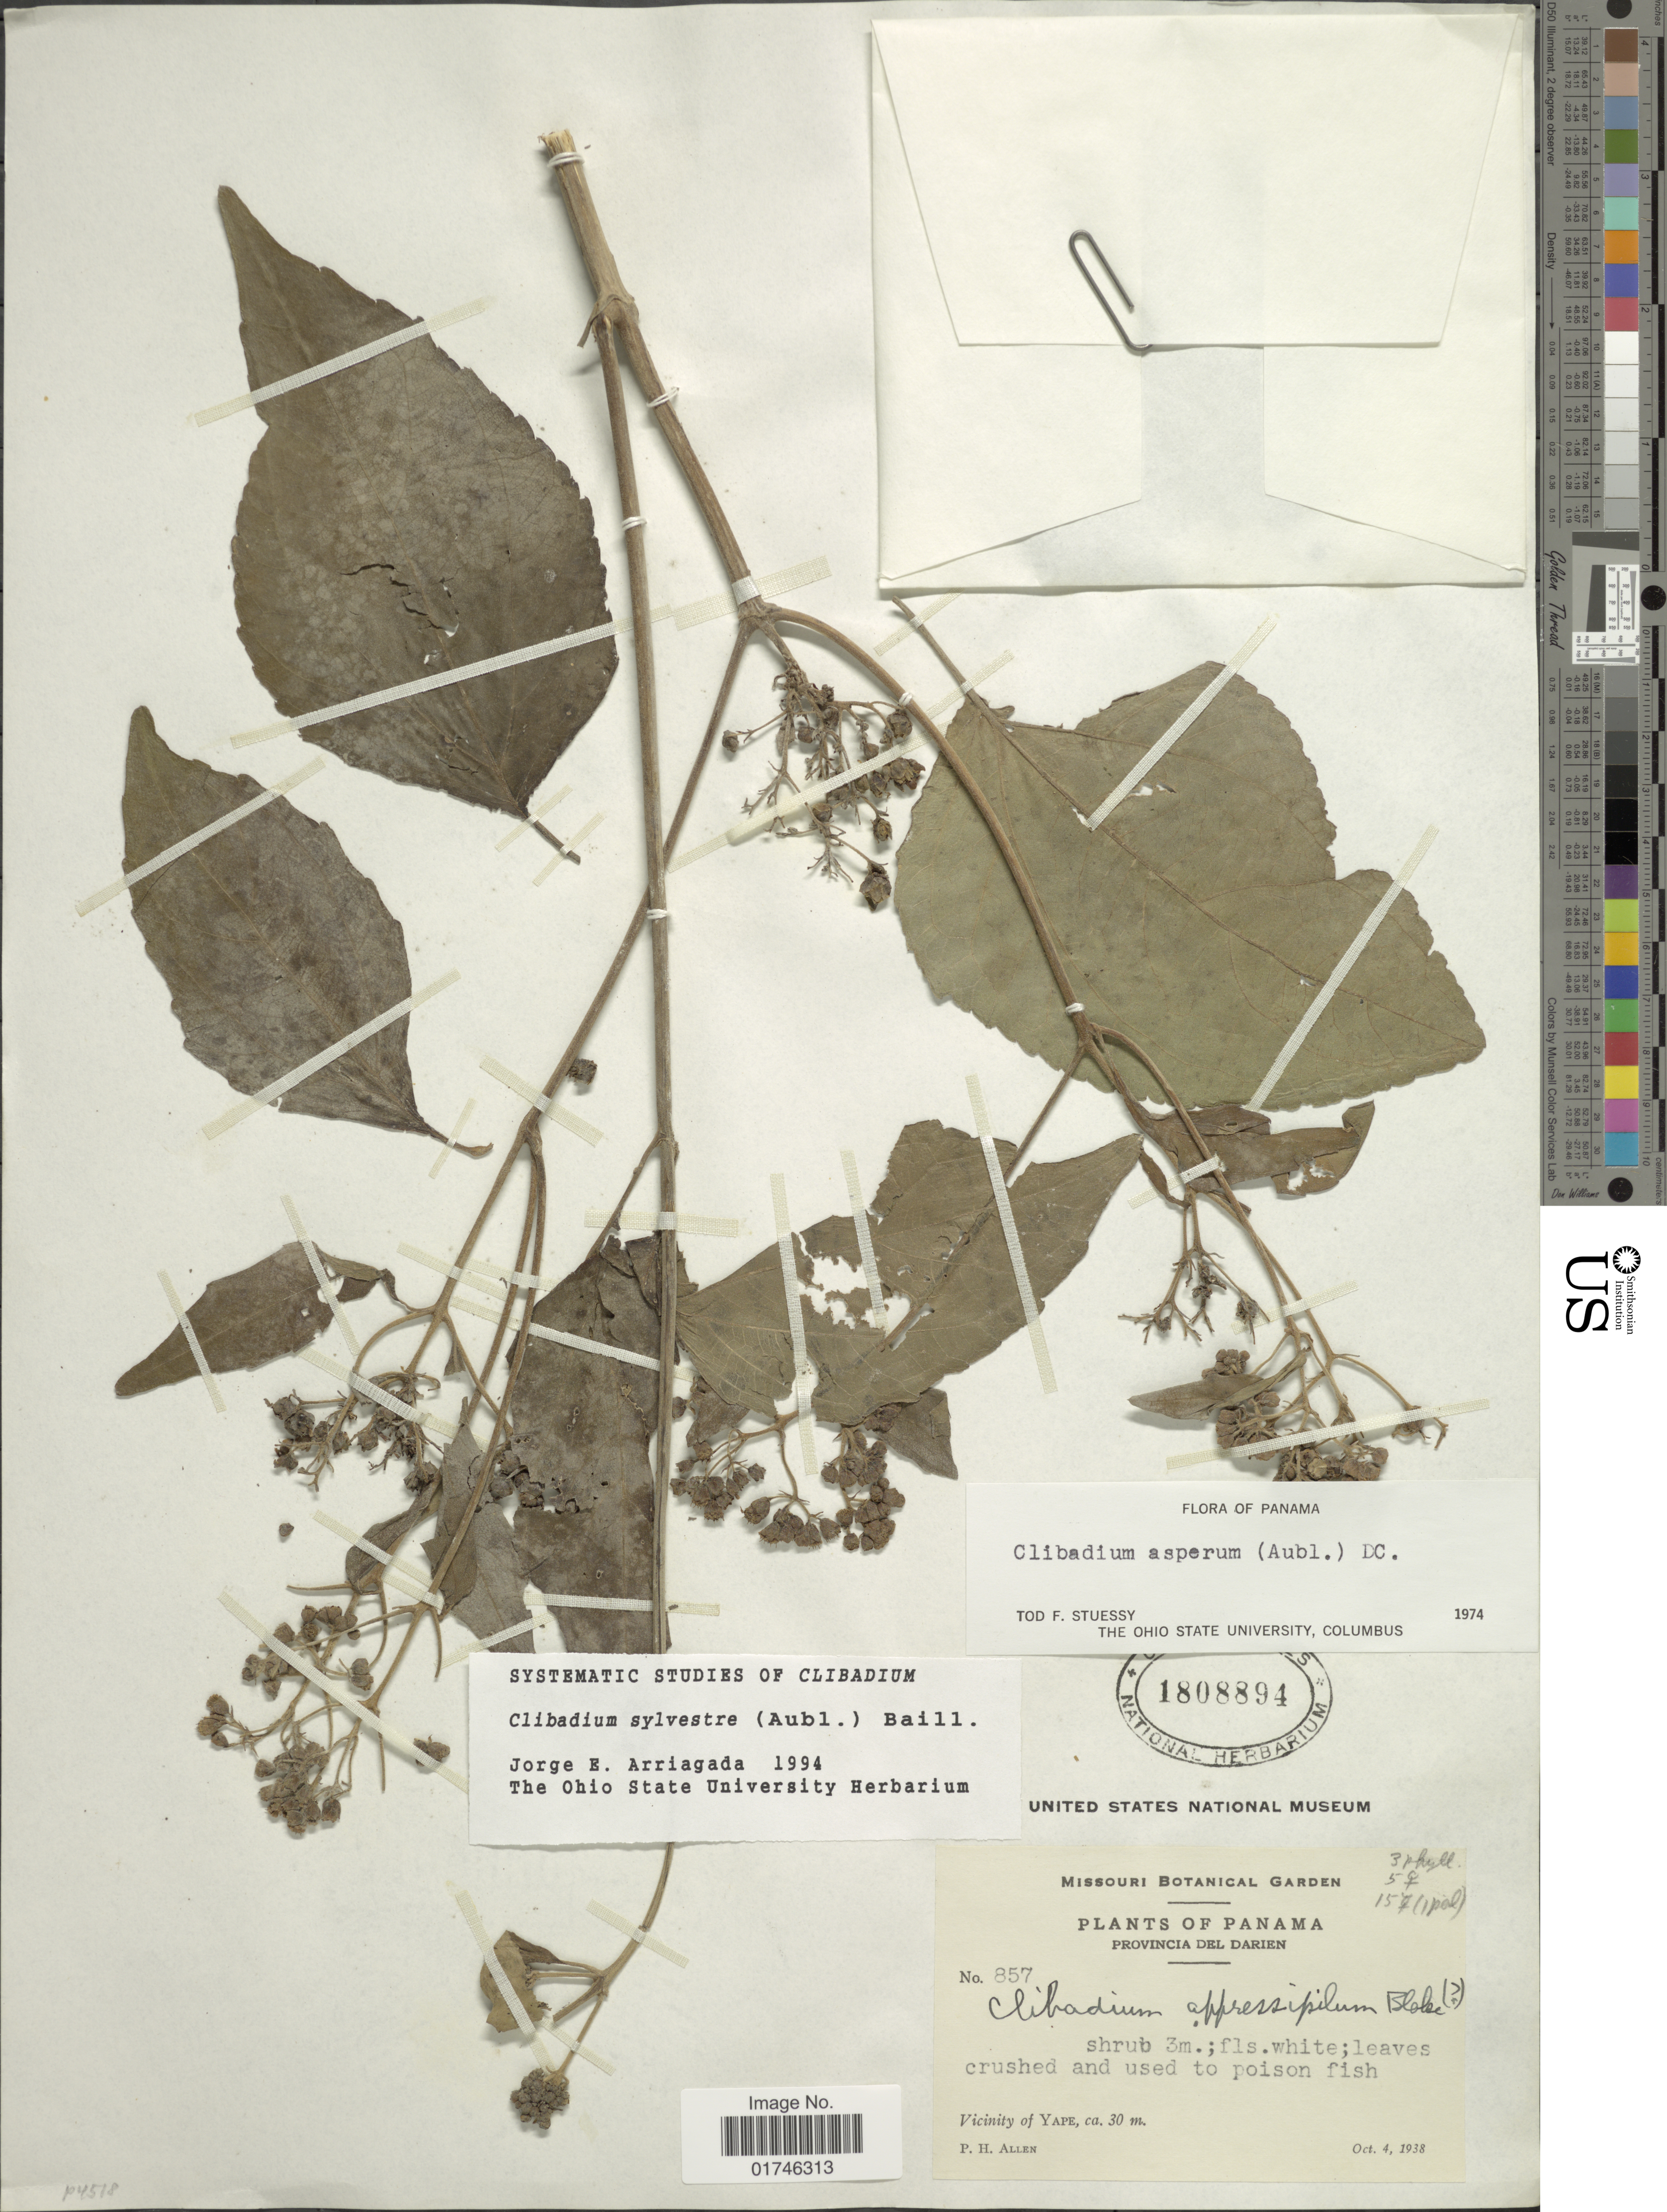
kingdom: Plantae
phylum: Tracheophyta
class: Magnoliopsida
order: Asterales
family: Asteraceae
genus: Clibadium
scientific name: Clibadium sylvestre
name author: (Aubl.) Baill.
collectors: P. H. Allen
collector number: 857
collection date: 1938-10-04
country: Panama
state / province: Darién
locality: Provincie del Darien, Vicinity of Yape.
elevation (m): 30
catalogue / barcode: US 1808894